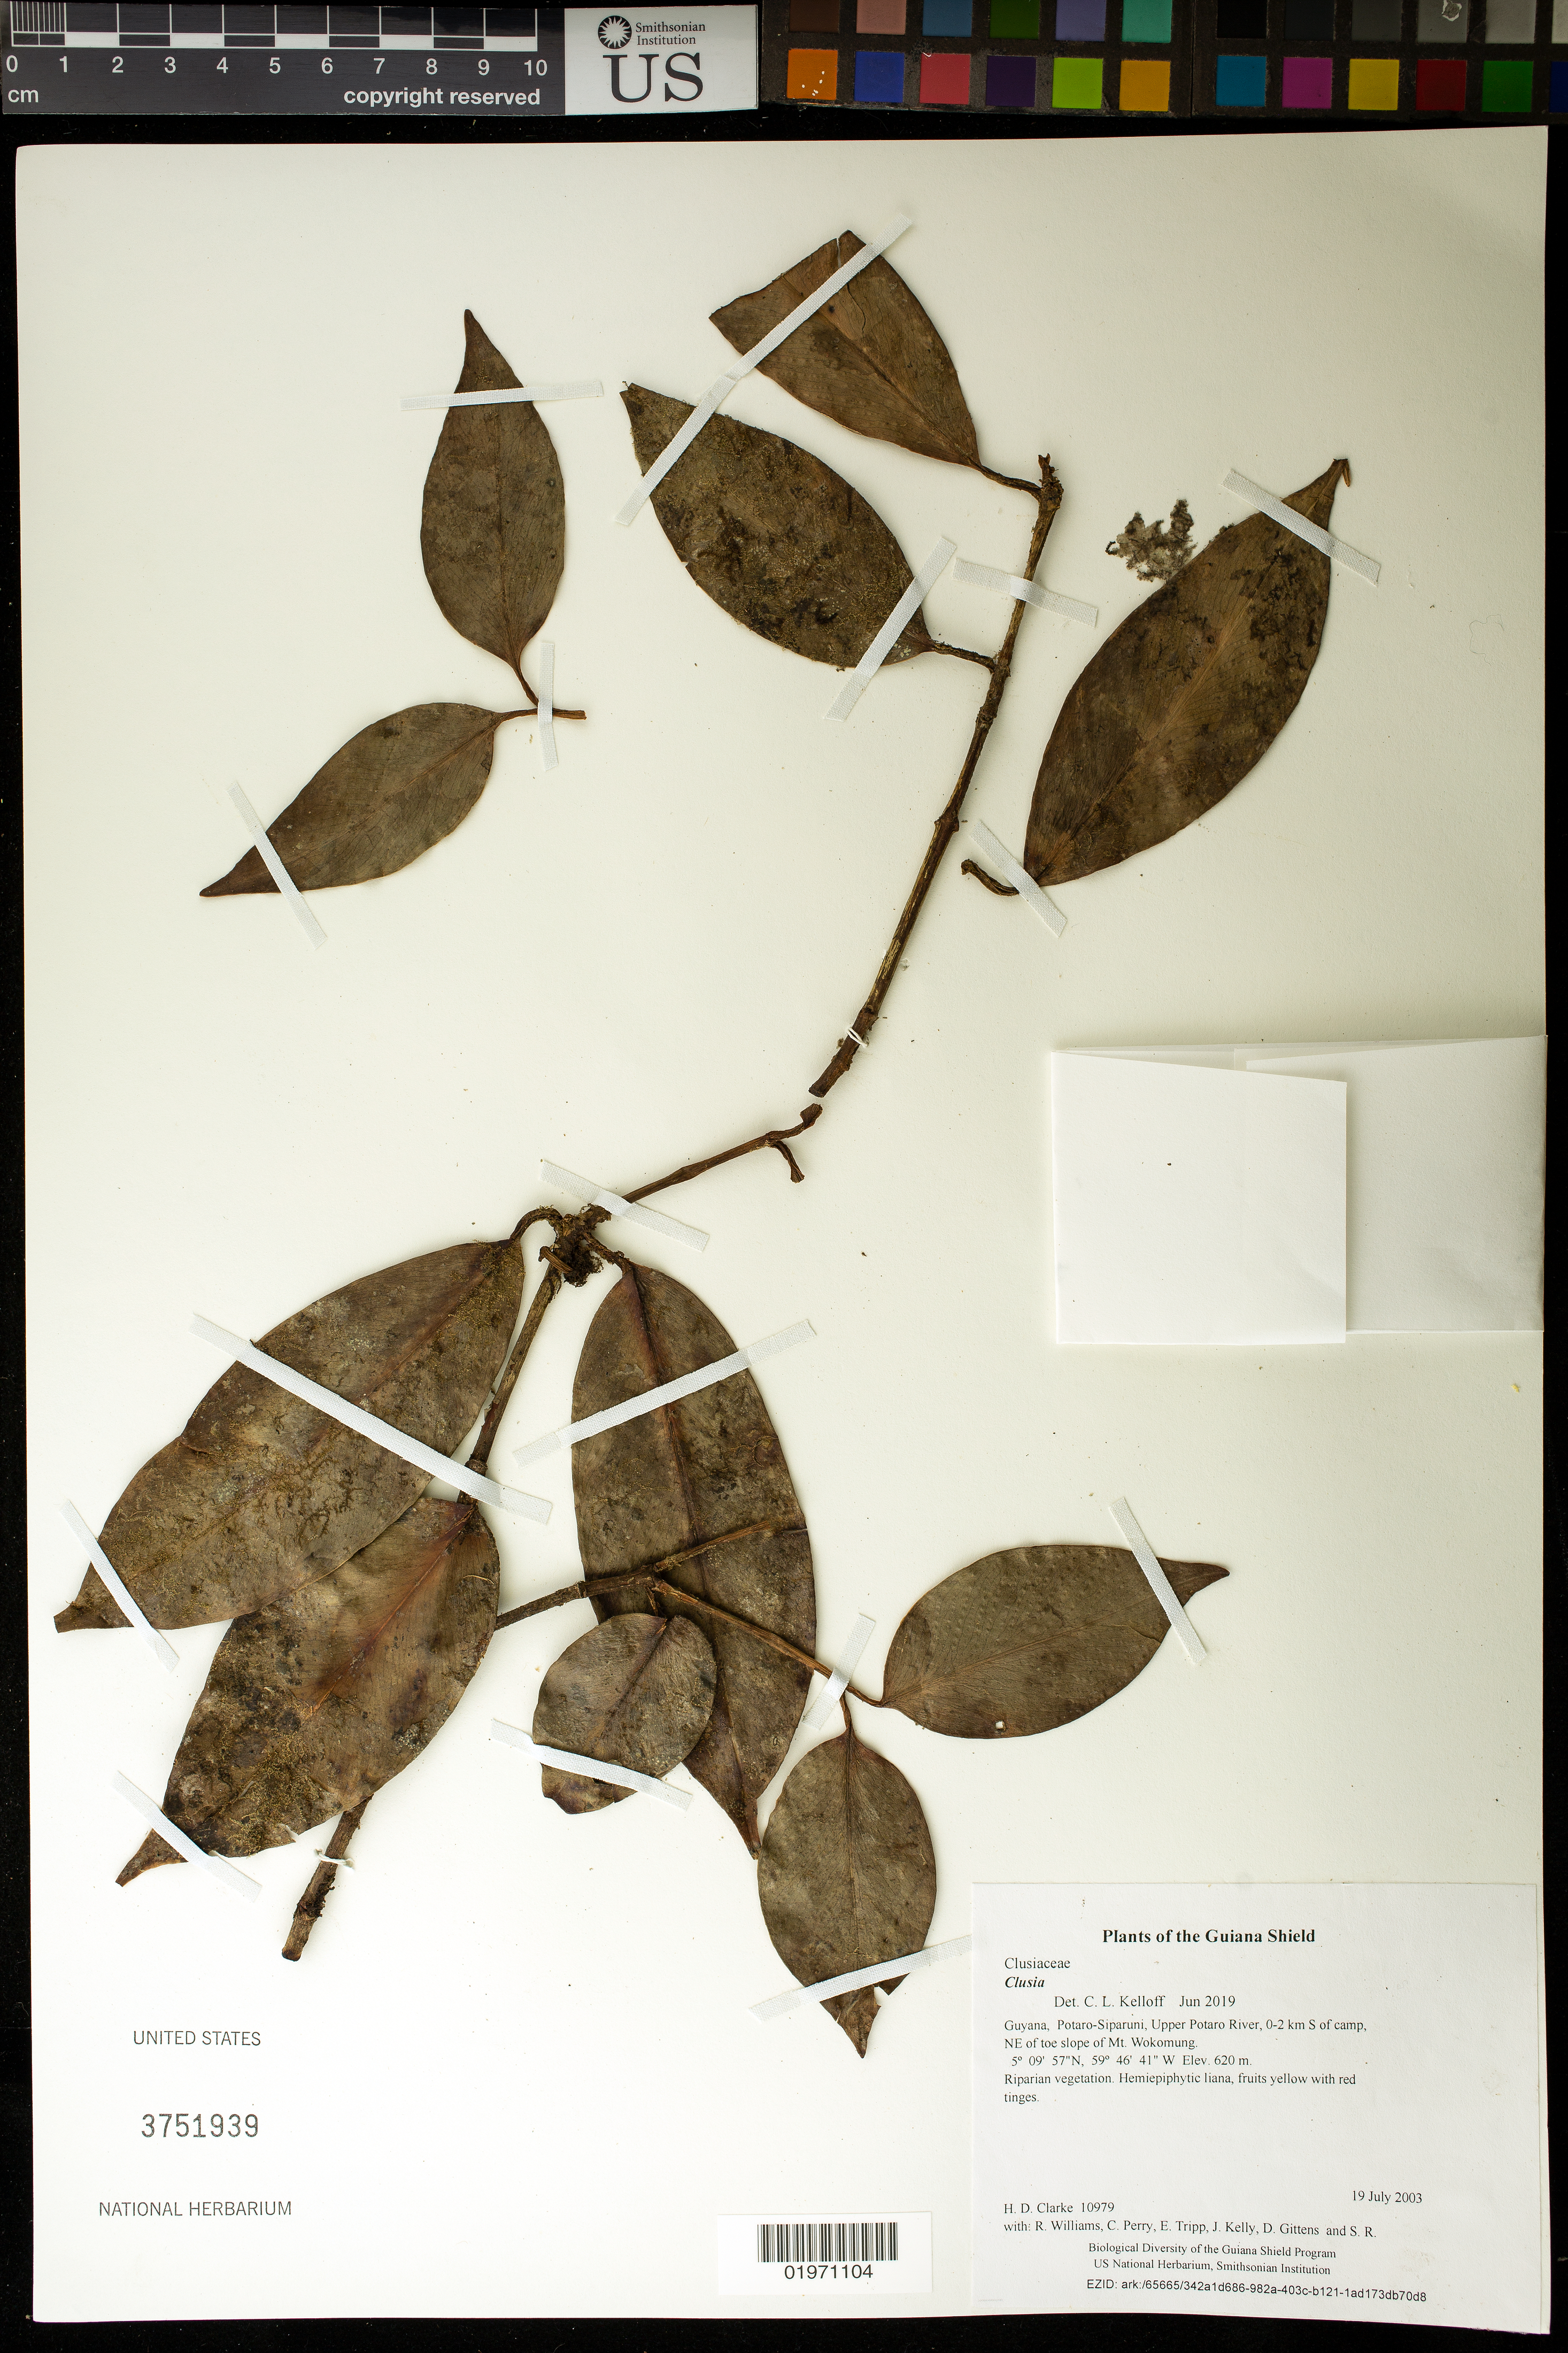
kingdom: Plantae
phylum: Tracheophyta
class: Magnoliopsida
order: Malpighiales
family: Clusiaceae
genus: Clusia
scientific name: Clusia sp.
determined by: Kelloff, C. L.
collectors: H. D. Clarke, R. Williams, C. Perry, E. Tripp, J. Kelly, D. Gittens & S. R. Stern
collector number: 10979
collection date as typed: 19 July 2003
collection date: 2003-07-19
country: Guyana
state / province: Potaro-Siparuni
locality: Upper Potaro River, 0-2 km S of camp, NE of toe slope of Mt. Wokomung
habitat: Riparian vegetation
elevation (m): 620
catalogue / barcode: US 3751939